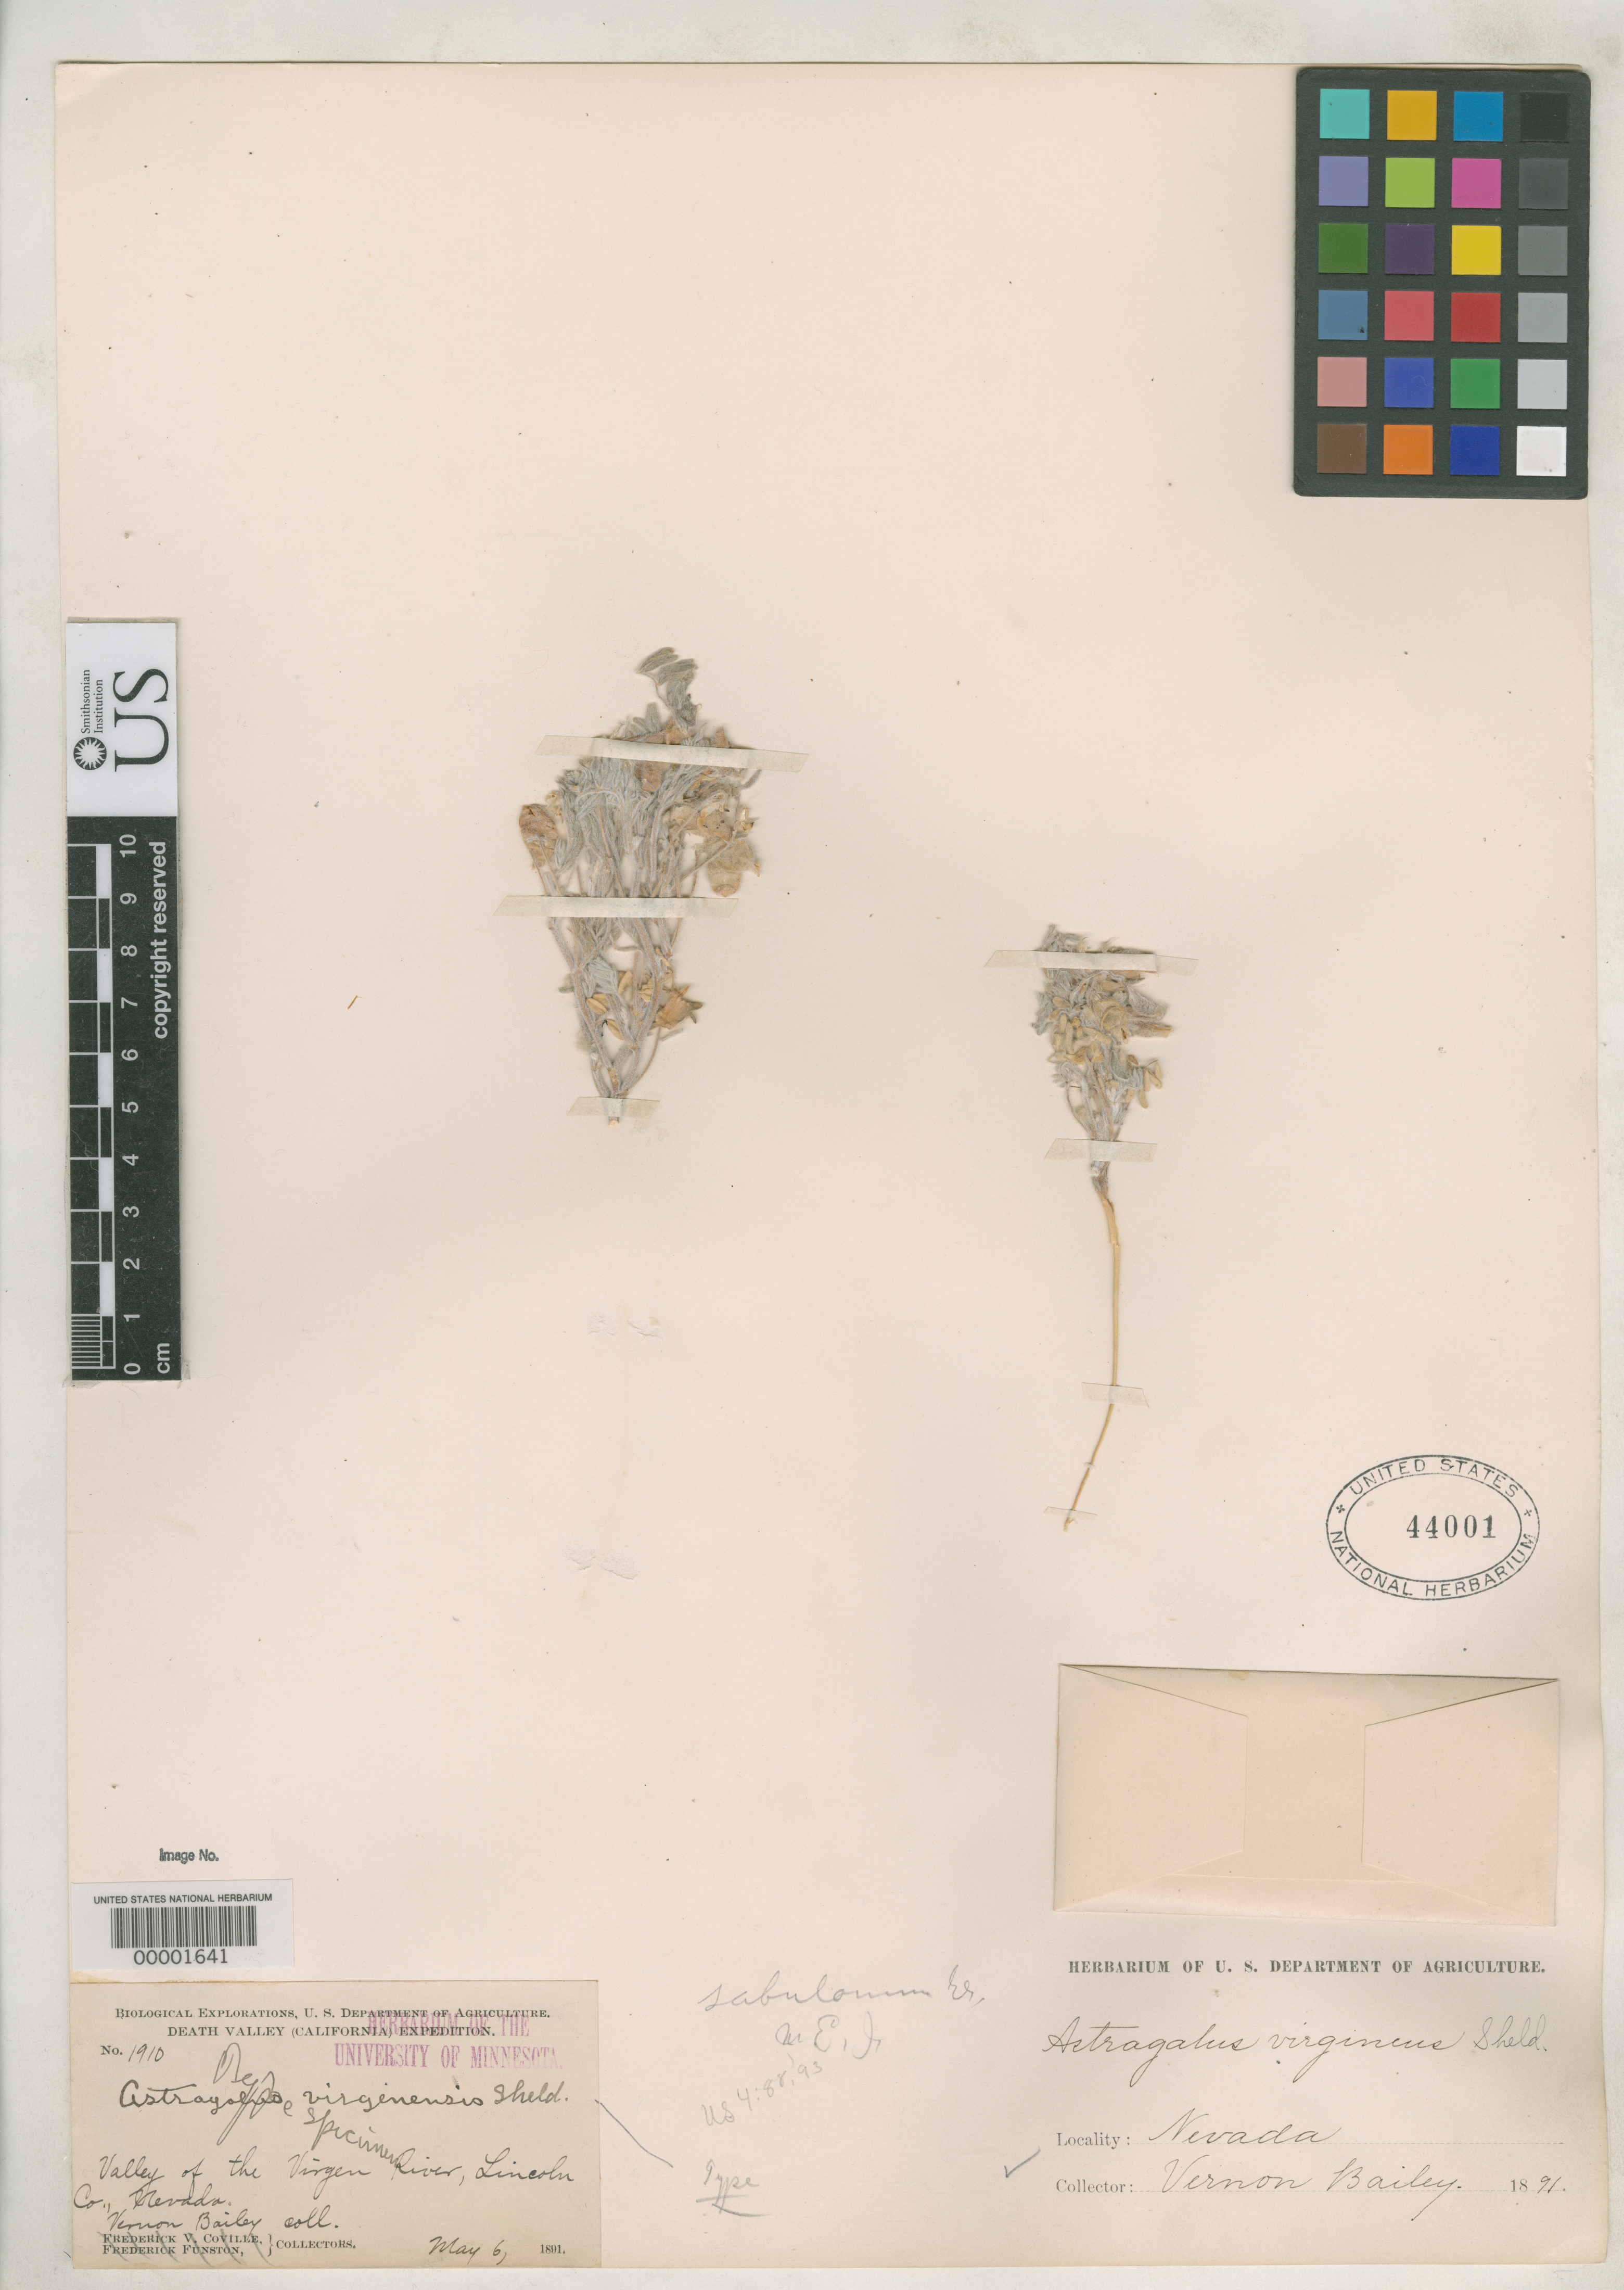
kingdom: Plantae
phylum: Tracheophyta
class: Magnoliopsida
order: Fabales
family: Fabaceae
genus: Astragalus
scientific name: Astragalus virgineus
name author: E. Sheld.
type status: Holotype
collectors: V. O. Bailey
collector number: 1910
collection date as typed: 06 May 1891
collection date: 1891-05-06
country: United States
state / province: Nevada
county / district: Lincoln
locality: Valley of Virgin River.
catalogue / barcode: US 44001